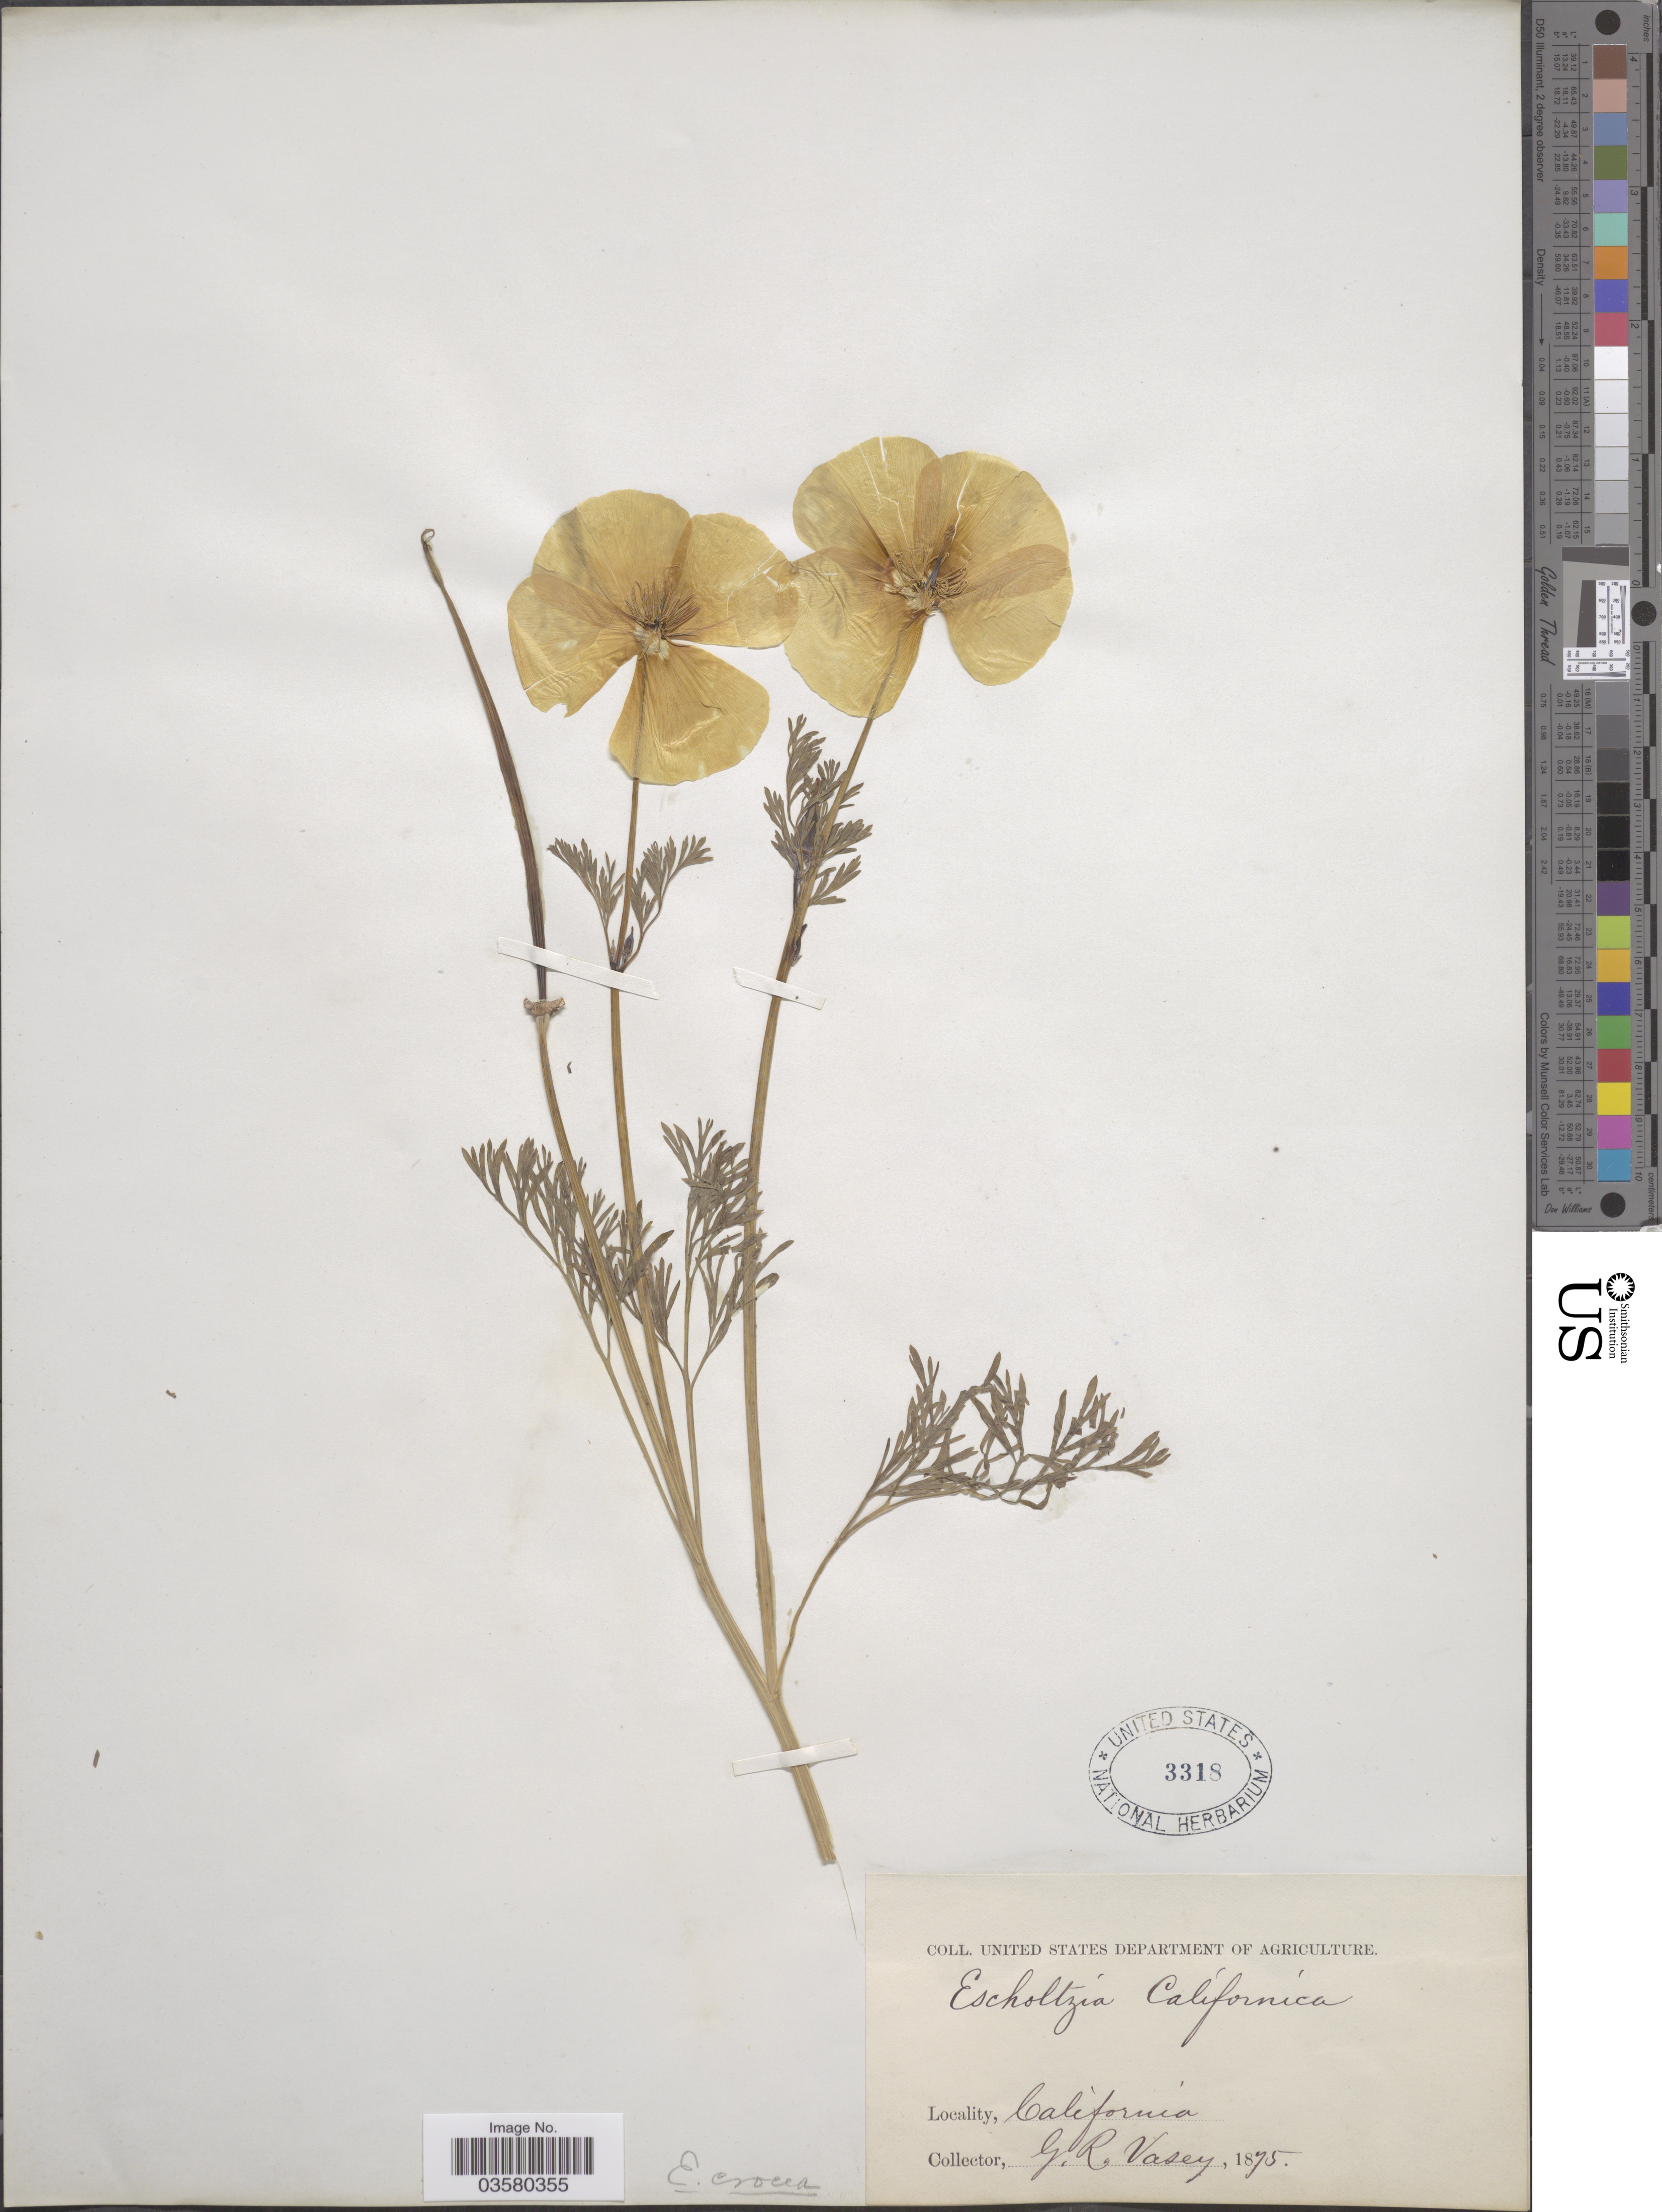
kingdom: Plantae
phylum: Tracheophyta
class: Magnoliopsida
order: Ranunculales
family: Papaveraceae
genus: Eschscholzia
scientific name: Eschscholzia crocea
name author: Benth.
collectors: G. R. Vasey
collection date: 1875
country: United States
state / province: California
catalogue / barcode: US 3318